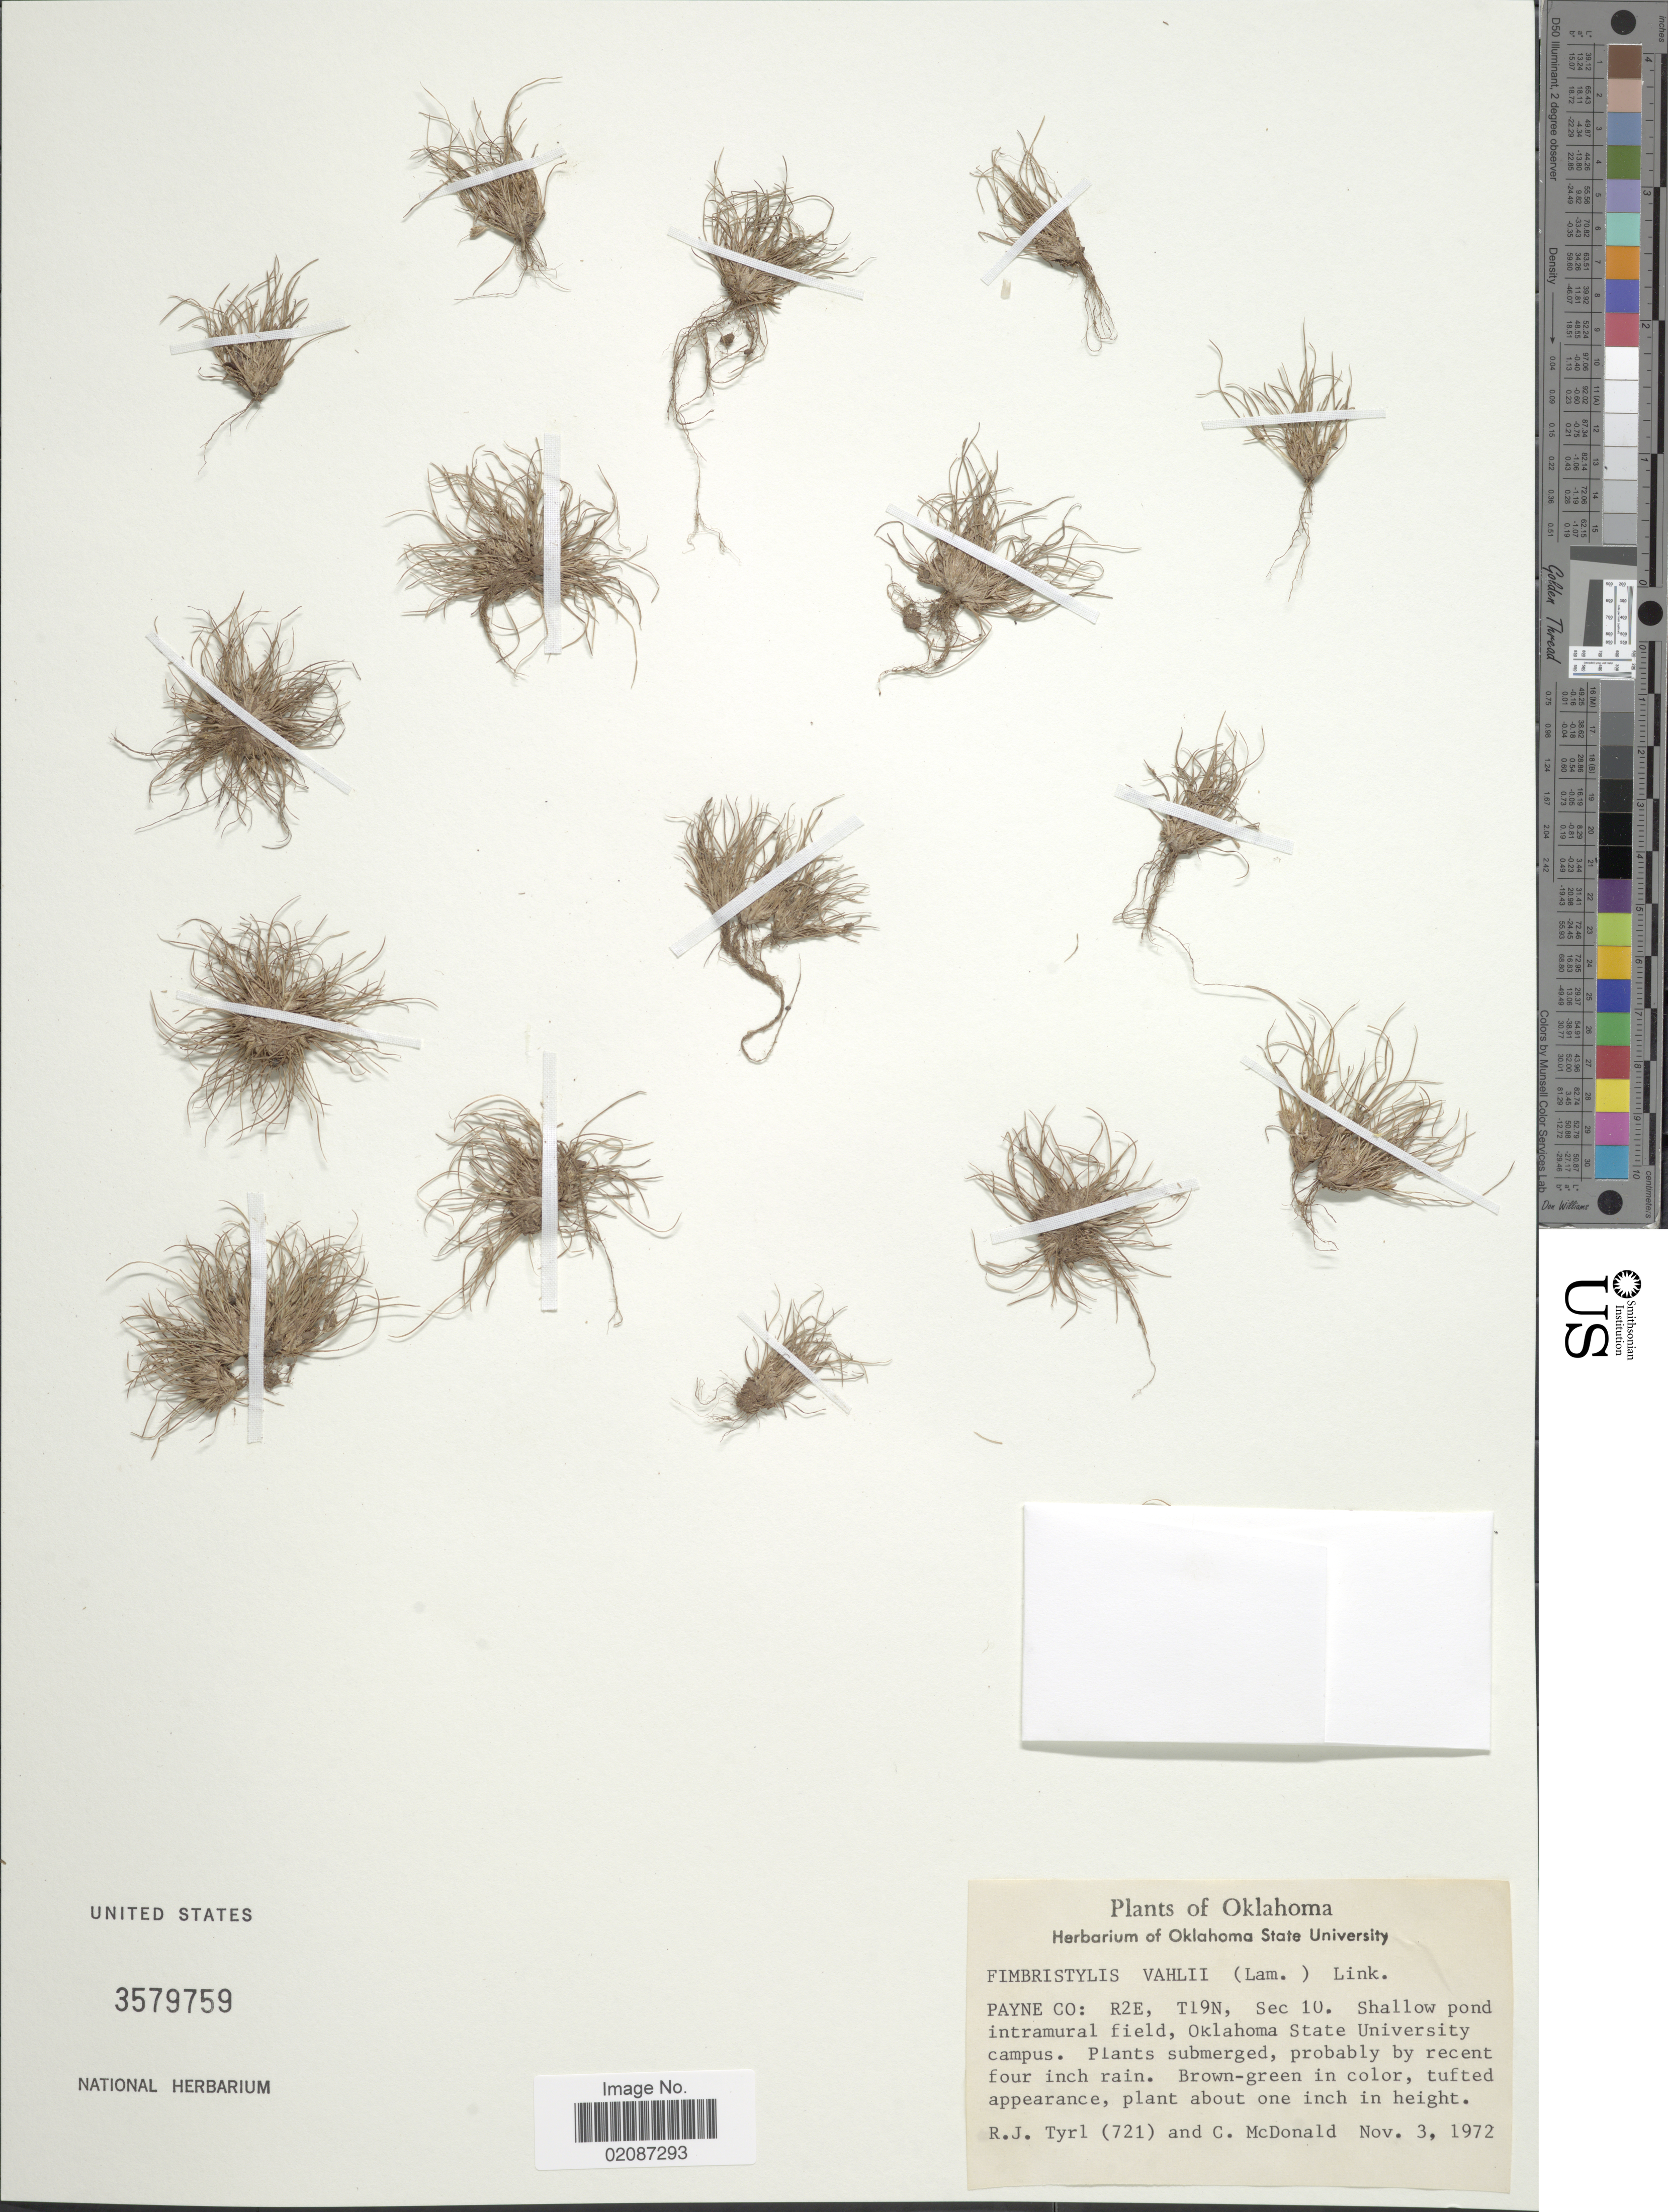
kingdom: Plantae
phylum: Tracheophyta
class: Liliopsida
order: Poales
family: Cyperaceae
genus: Fimbristylis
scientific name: Fimbristylis vahlii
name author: (Lam.) Link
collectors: R. Tyrl & C. McDonald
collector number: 721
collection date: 1972-11-03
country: United States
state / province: Oklahoma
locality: Payne Co: R2E, T19N, Sec 10, shallow pond intramural field, Oklahome State University campus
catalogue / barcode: US 3579759